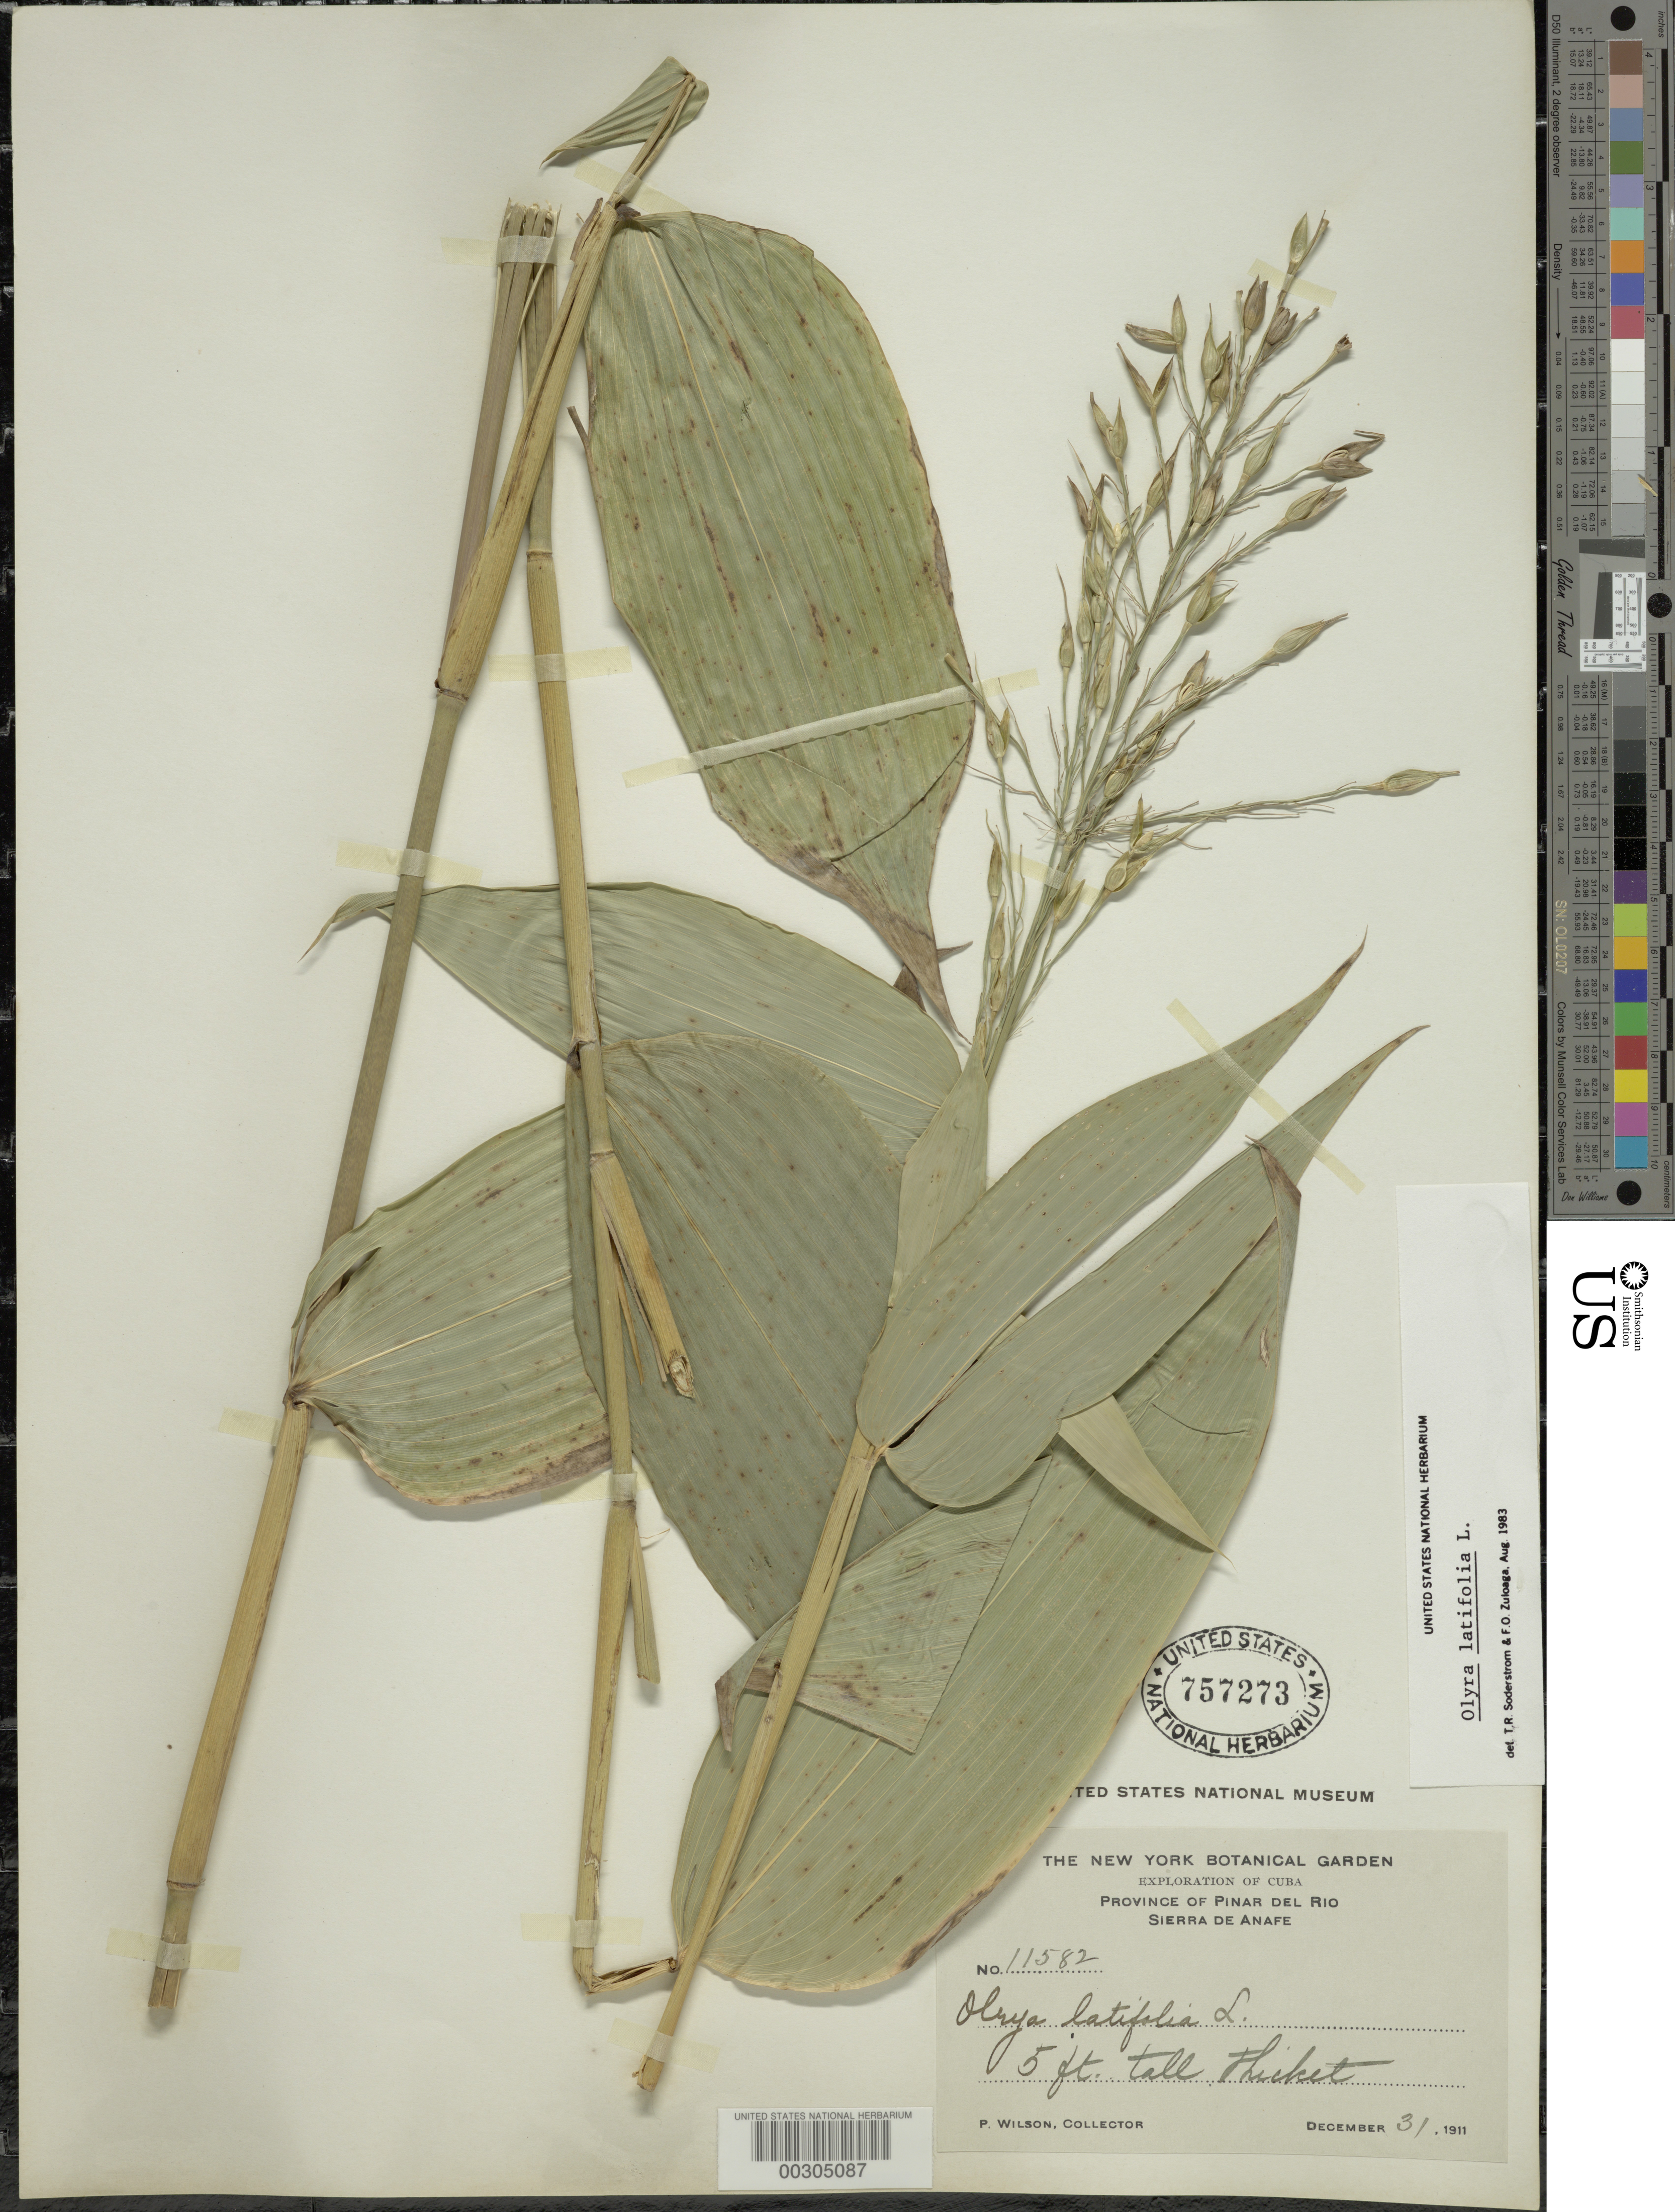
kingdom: Plantae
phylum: Tracheophyta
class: Liliopsida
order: Poales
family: Poaceae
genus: Olyra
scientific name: Olyra latifolia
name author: L.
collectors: P. Wilson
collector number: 11582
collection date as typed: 31 Dec 1911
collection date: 1911-12-31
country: Cuba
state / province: Pinar del Río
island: Greater Antilles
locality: Sierra de anafi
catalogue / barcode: US 757273